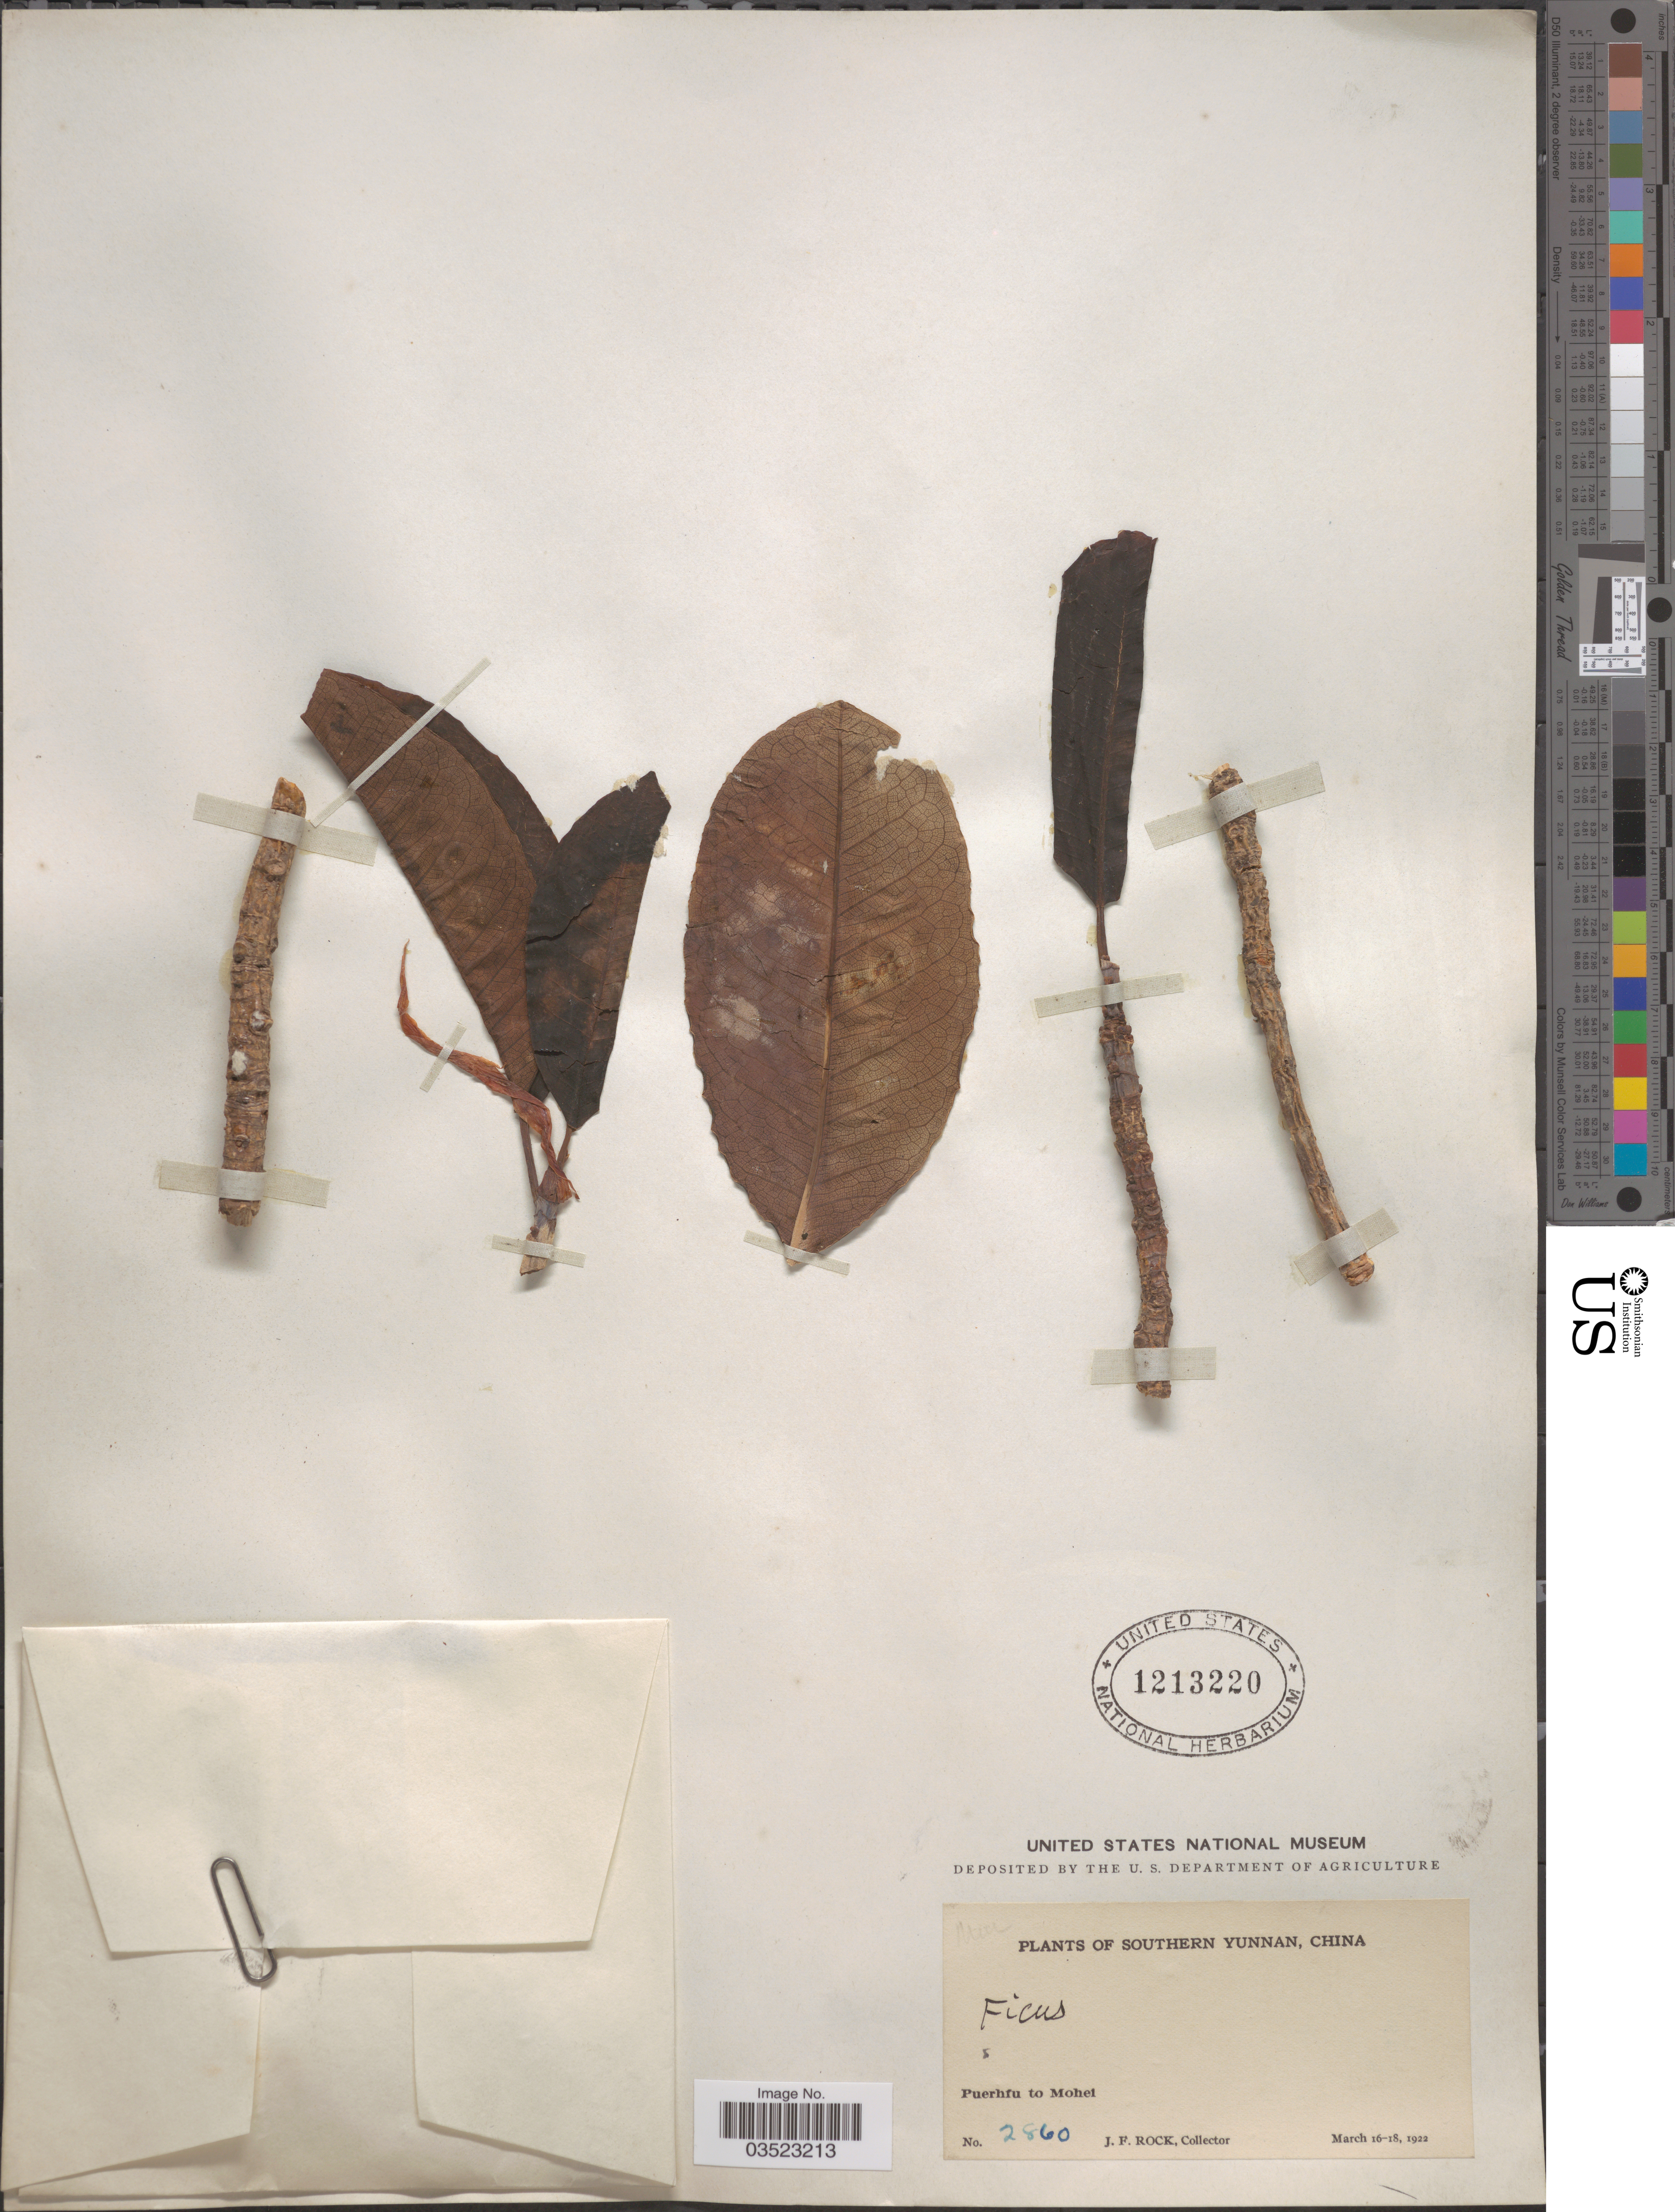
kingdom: Plantae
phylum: Tracheophyta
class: Magnoliopsida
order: Rosales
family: Moraceae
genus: Ficus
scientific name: Ficus sp.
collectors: J. Rock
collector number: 2860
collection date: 1922-03-16/1922-03-18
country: China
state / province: Yunnan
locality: Southern Yunnan. Puerhfu to Mohet.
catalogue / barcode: US 1213220